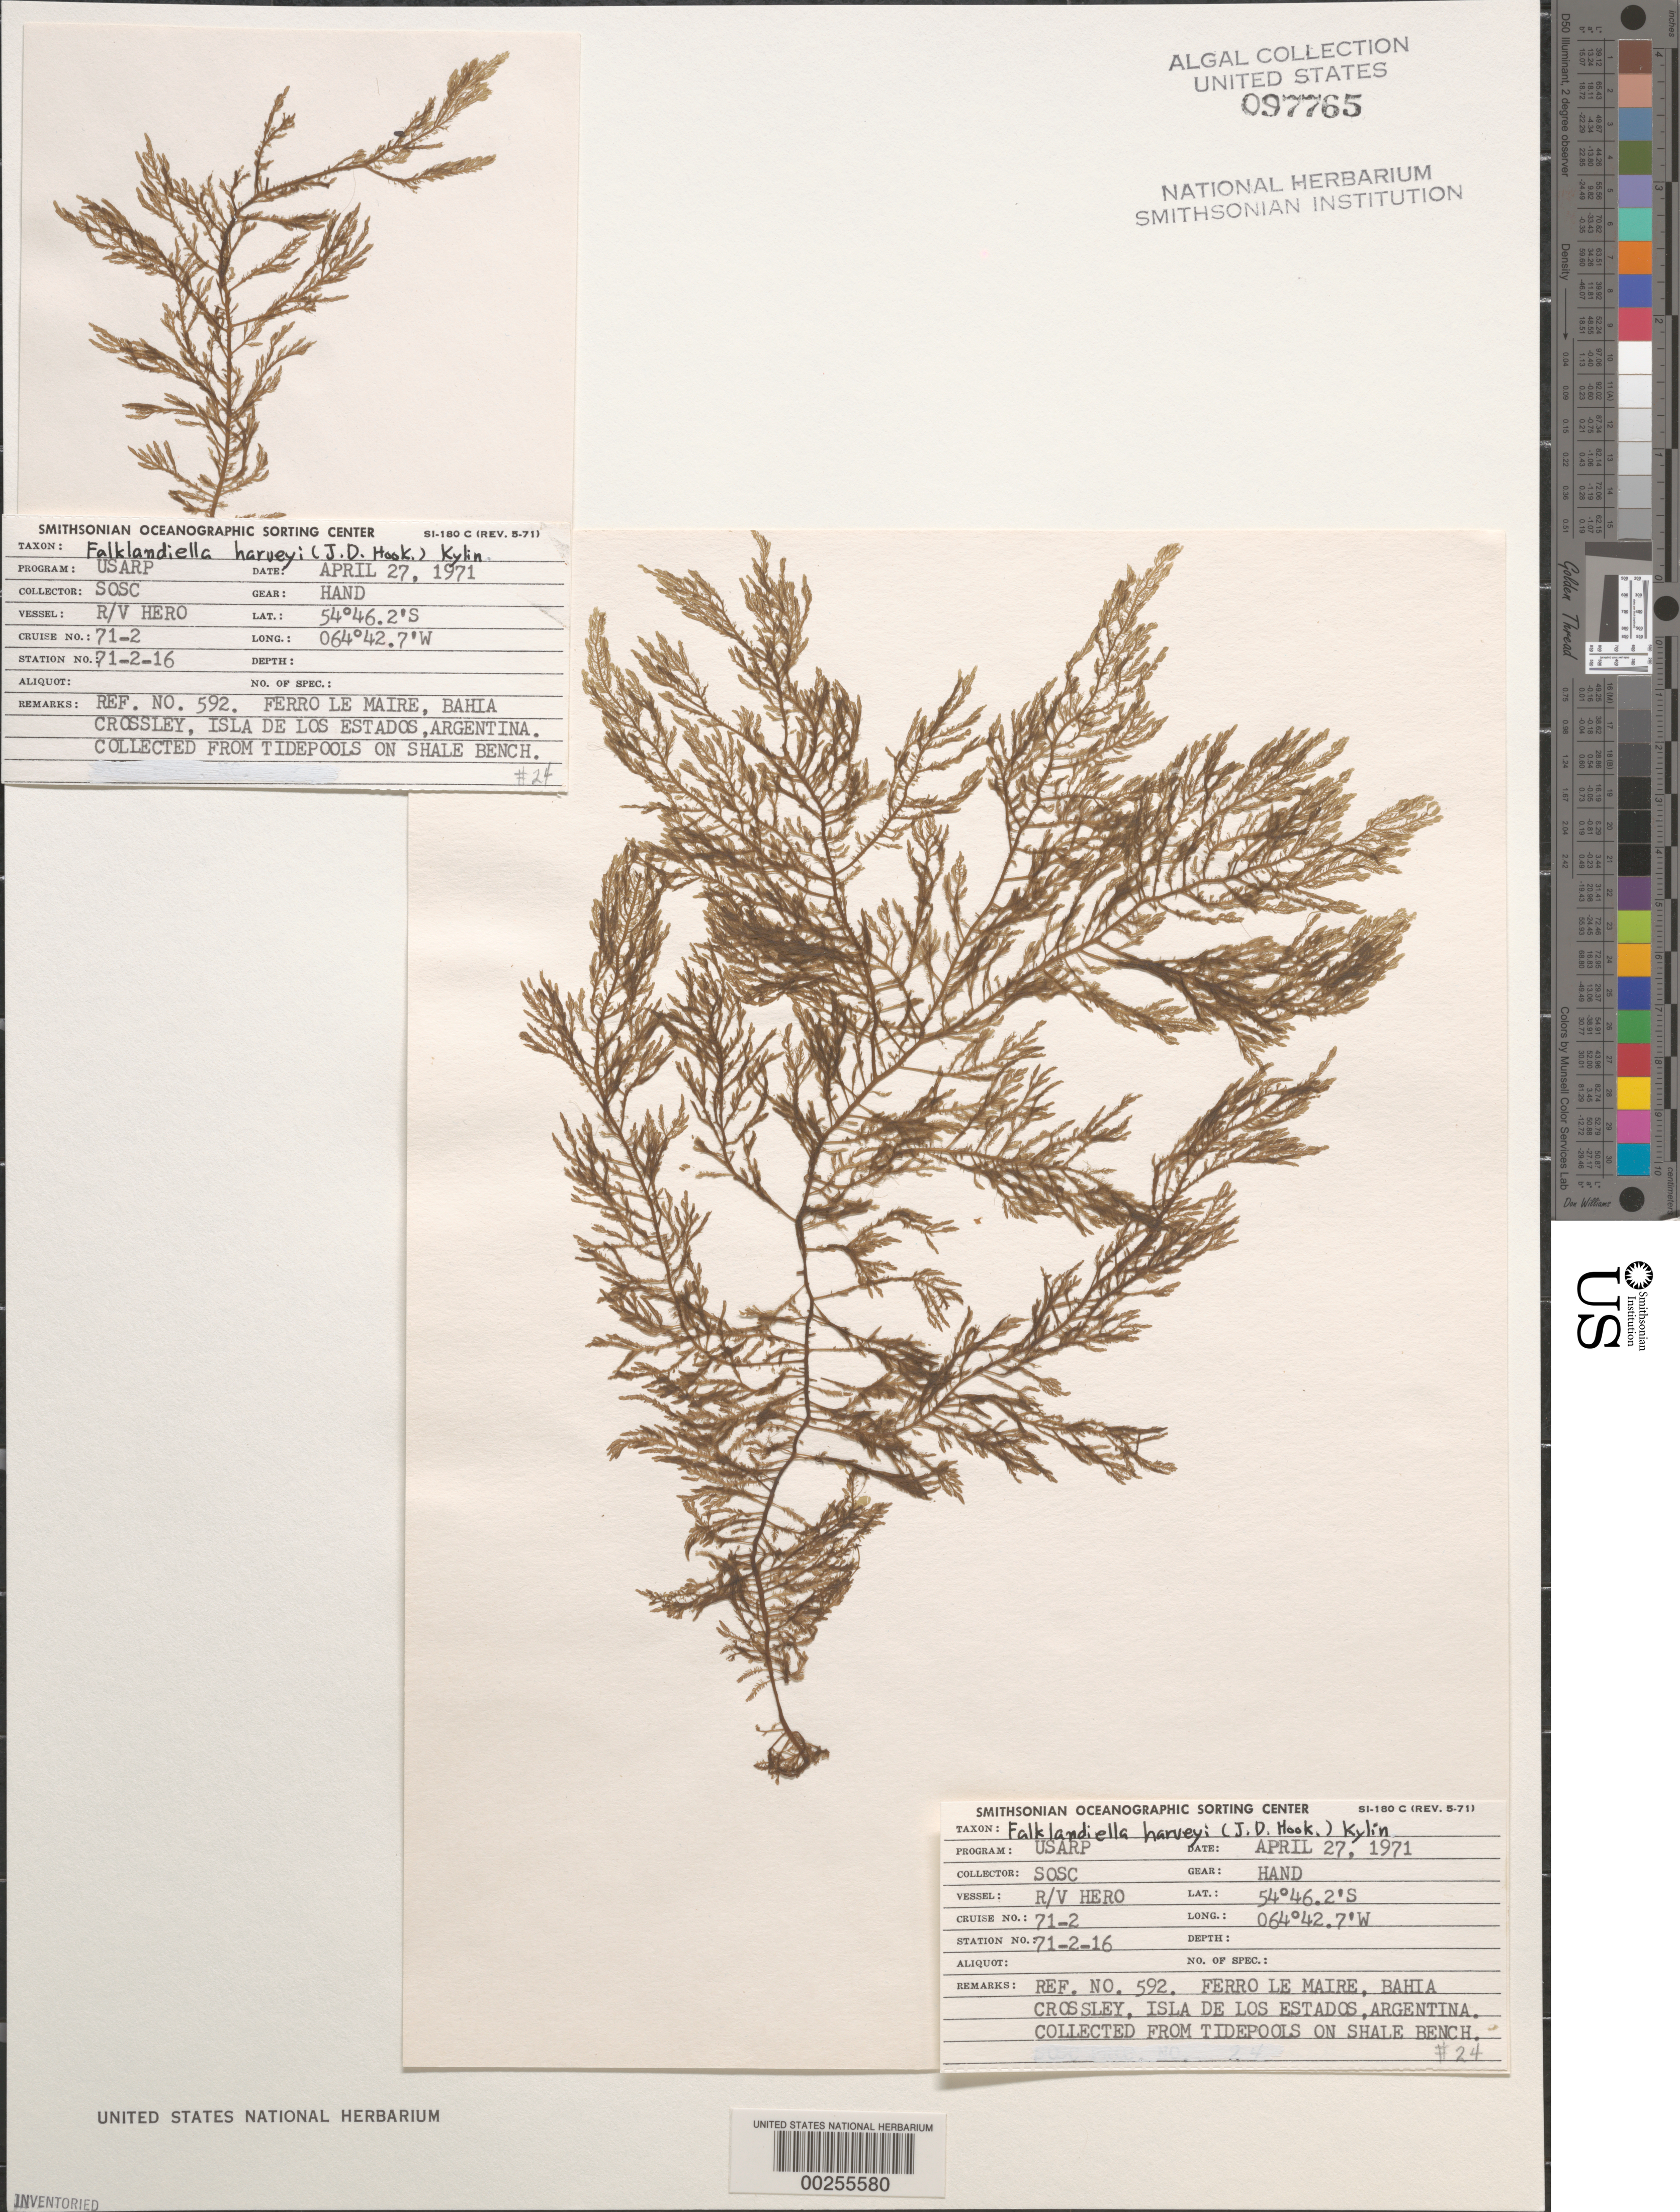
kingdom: Plantae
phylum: Rhodophyta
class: Florideophyceae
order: Ceramiales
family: Callithamniaceae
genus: Falklandiella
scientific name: Falklandiella harveyi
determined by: Moe, R. L.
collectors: SOSC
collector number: Station 71-2-16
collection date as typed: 27 Apr 1971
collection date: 1971-04-27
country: Argentina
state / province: Tierra del Fuego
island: Isla de los Estados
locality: Ferro le Maire, Bahia Crossley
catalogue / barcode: US 97765